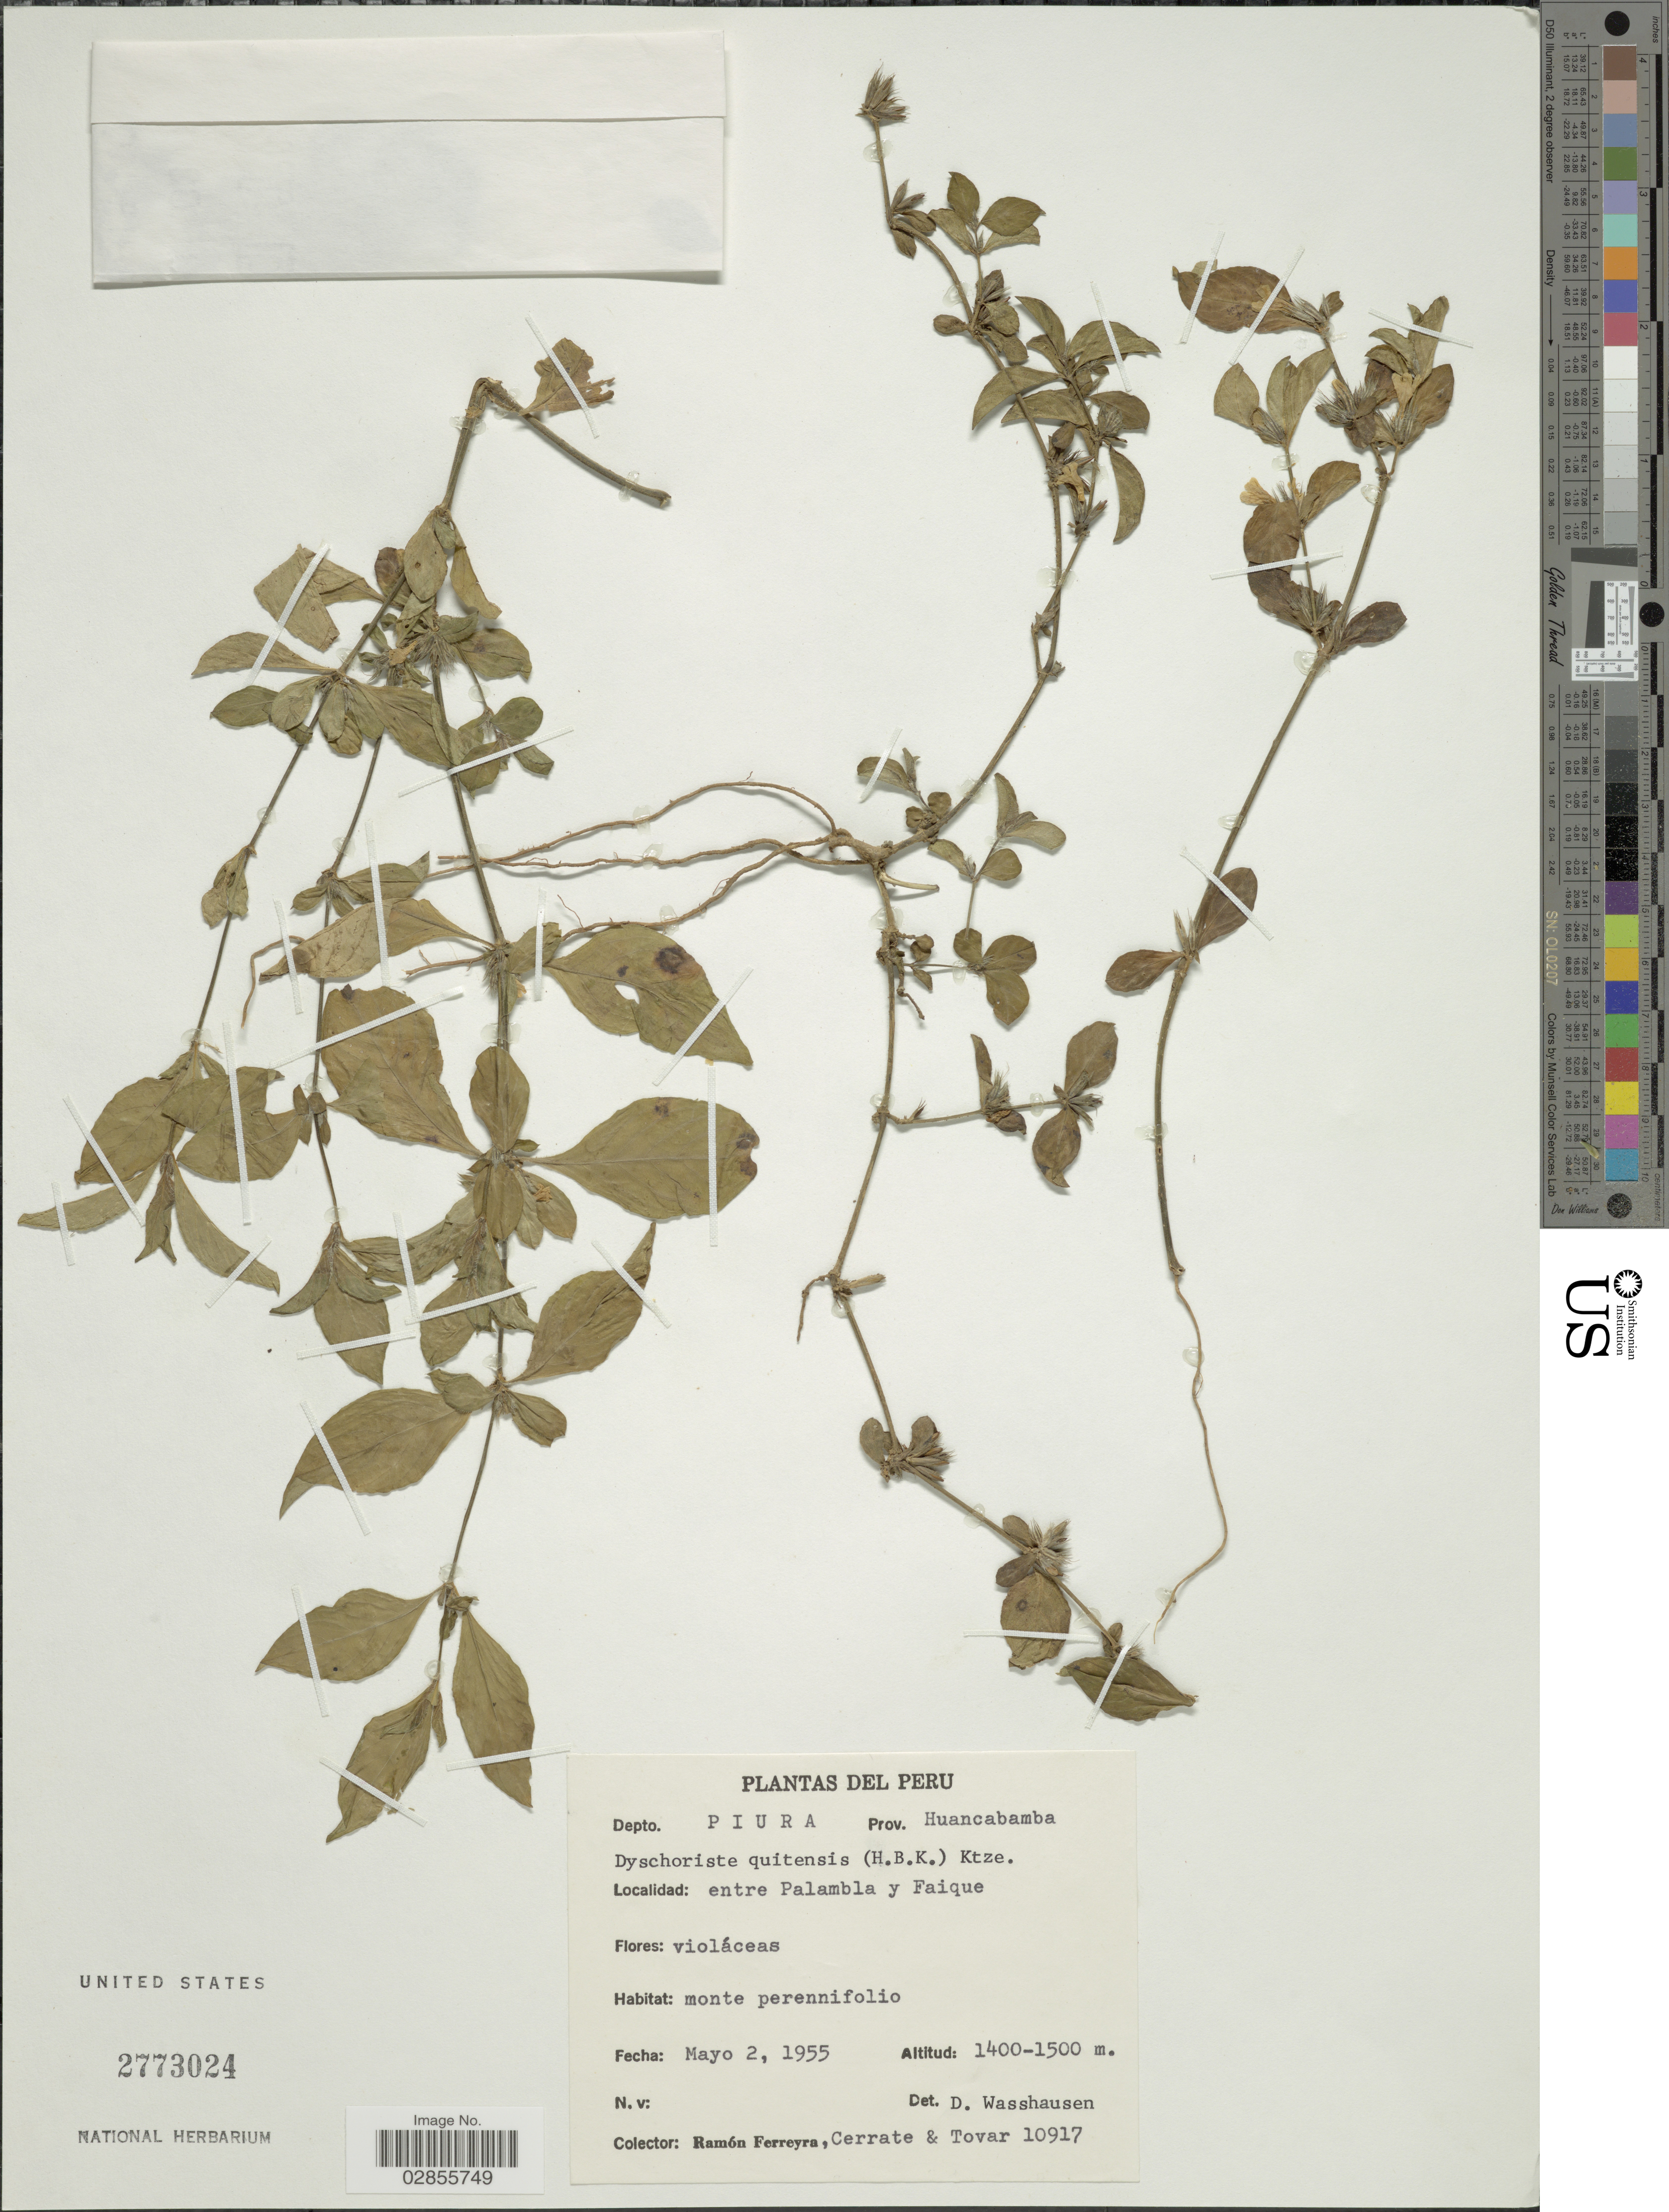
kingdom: Plantae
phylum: Tracheophyta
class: Magnoliopsida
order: Lamiales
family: Acanthaceae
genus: Dyschoriste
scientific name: Dyschoriste quitensis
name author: (Kunth) Kuntze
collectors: R. A. Ferreyra, -. Cerrate & -. Tovar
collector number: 10917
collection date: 1955-05-02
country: Peru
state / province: Piura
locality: Depto. Piura. Prov. Huancabamba. Entre Palambla y Faique.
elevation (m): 1400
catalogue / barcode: US 2773024